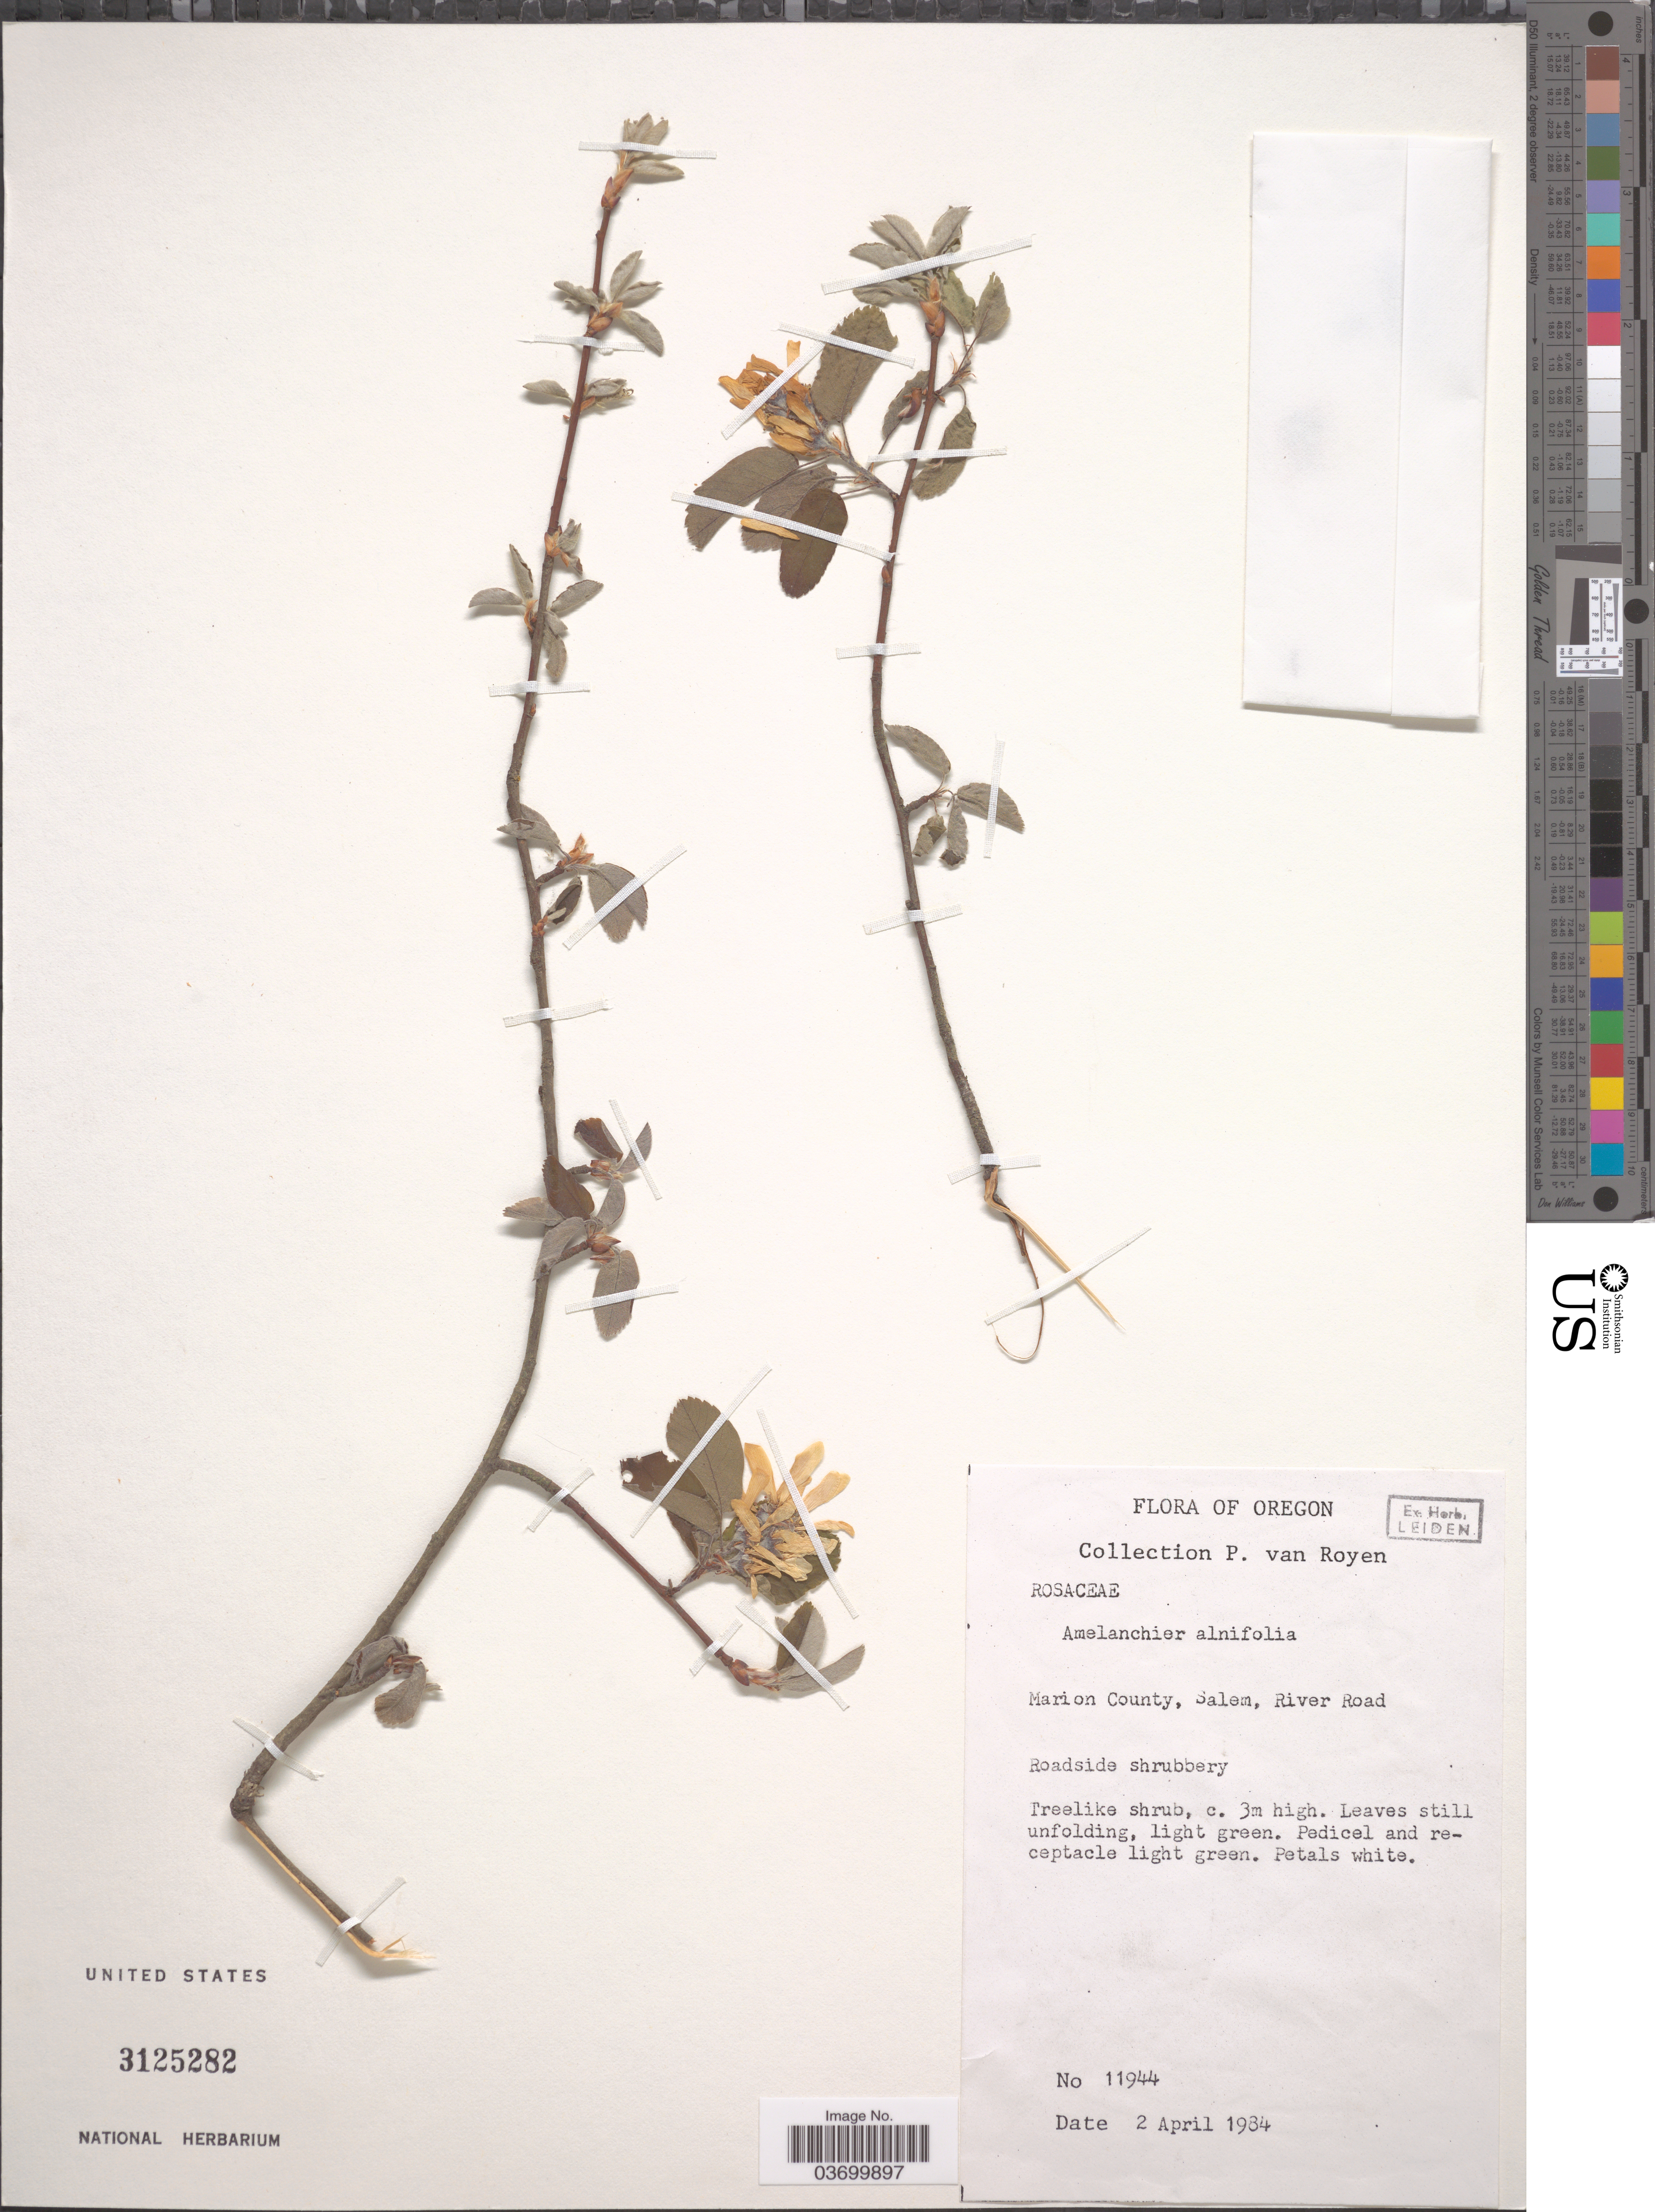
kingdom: Plantae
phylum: Tracheophyta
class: Magnoliopsida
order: Rosales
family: Rosaceae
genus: Amelanchier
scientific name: Amelanchier alnifolia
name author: (Nutt.) Nutt. ex M. Roem.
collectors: P. van Royen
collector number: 11944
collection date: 1984-04-02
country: United States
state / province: Oregon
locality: Marion County, Salem,River Road.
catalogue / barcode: US 3125282